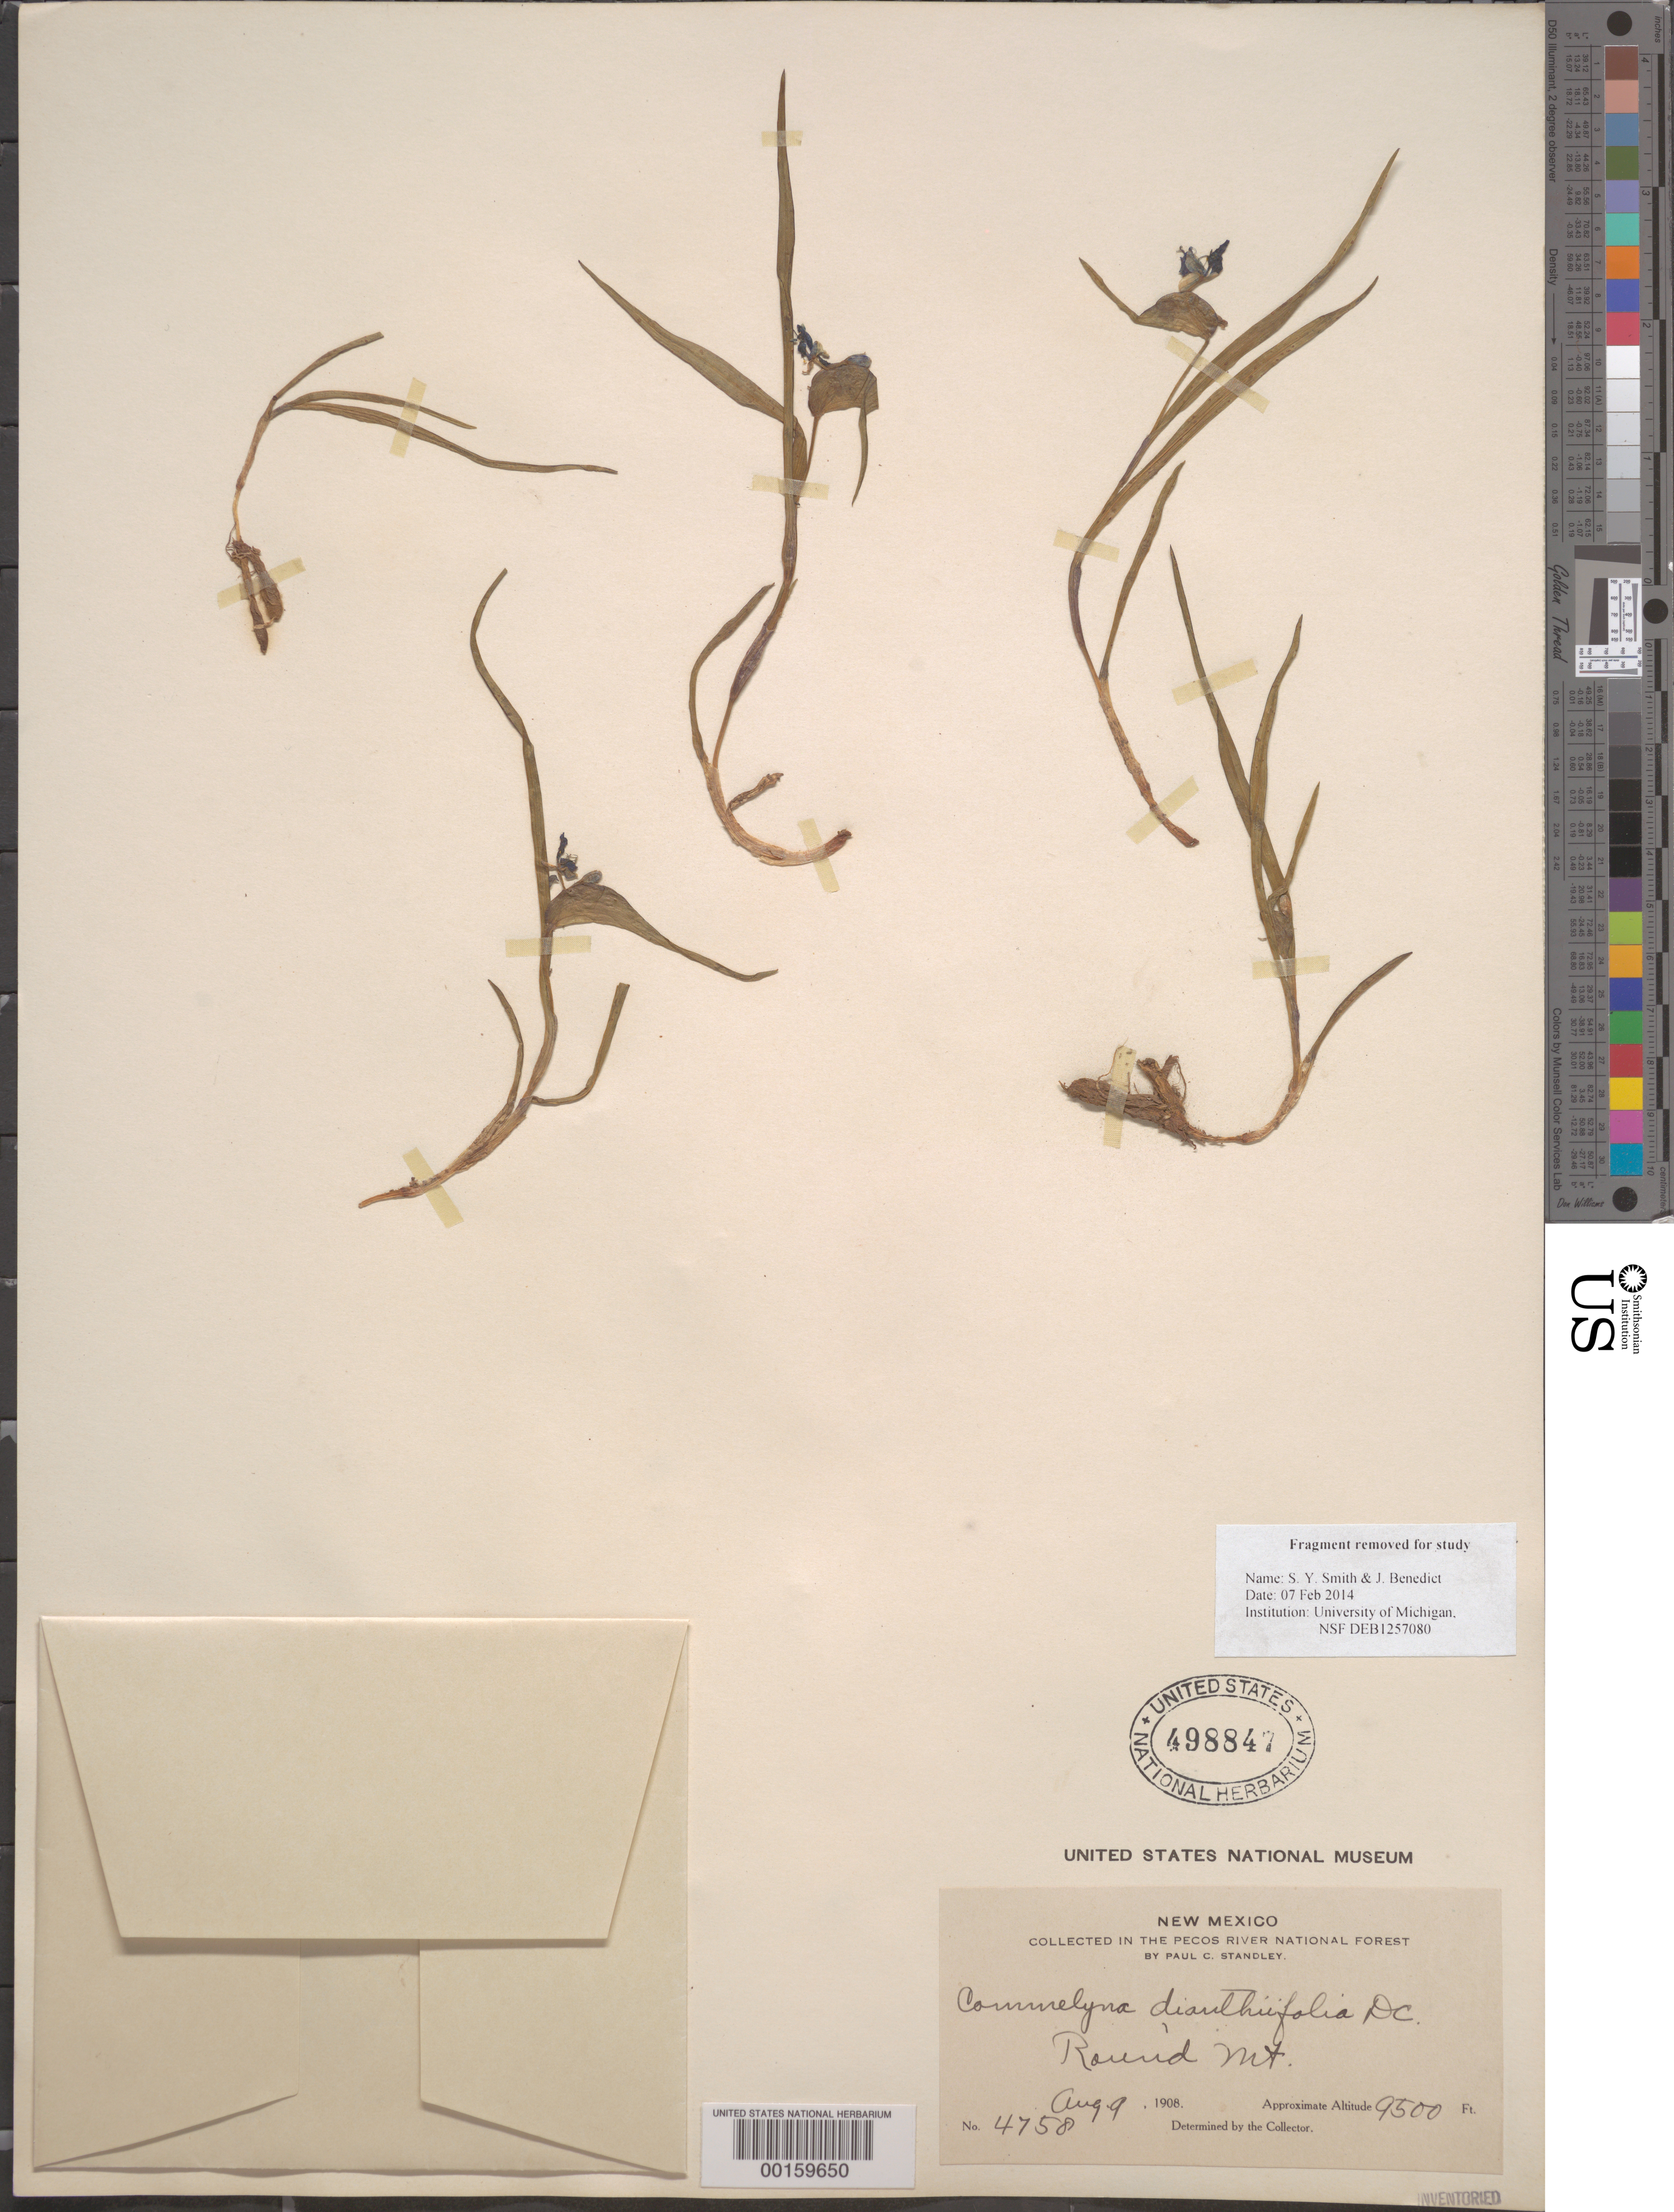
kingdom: Plantae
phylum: Tracheophyta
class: Liliopsida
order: Commelinales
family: Commelinaceae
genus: Commelina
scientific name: Commelina dianthifolia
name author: Redouté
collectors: P. C. Standley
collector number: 4758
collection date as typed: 09 Aug 1908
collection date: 1908-08-09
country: United States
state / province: New Mexico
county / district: San Miguel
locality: Pecos river nat'l forest, round mt.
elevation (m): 2898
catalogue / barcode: US 498847